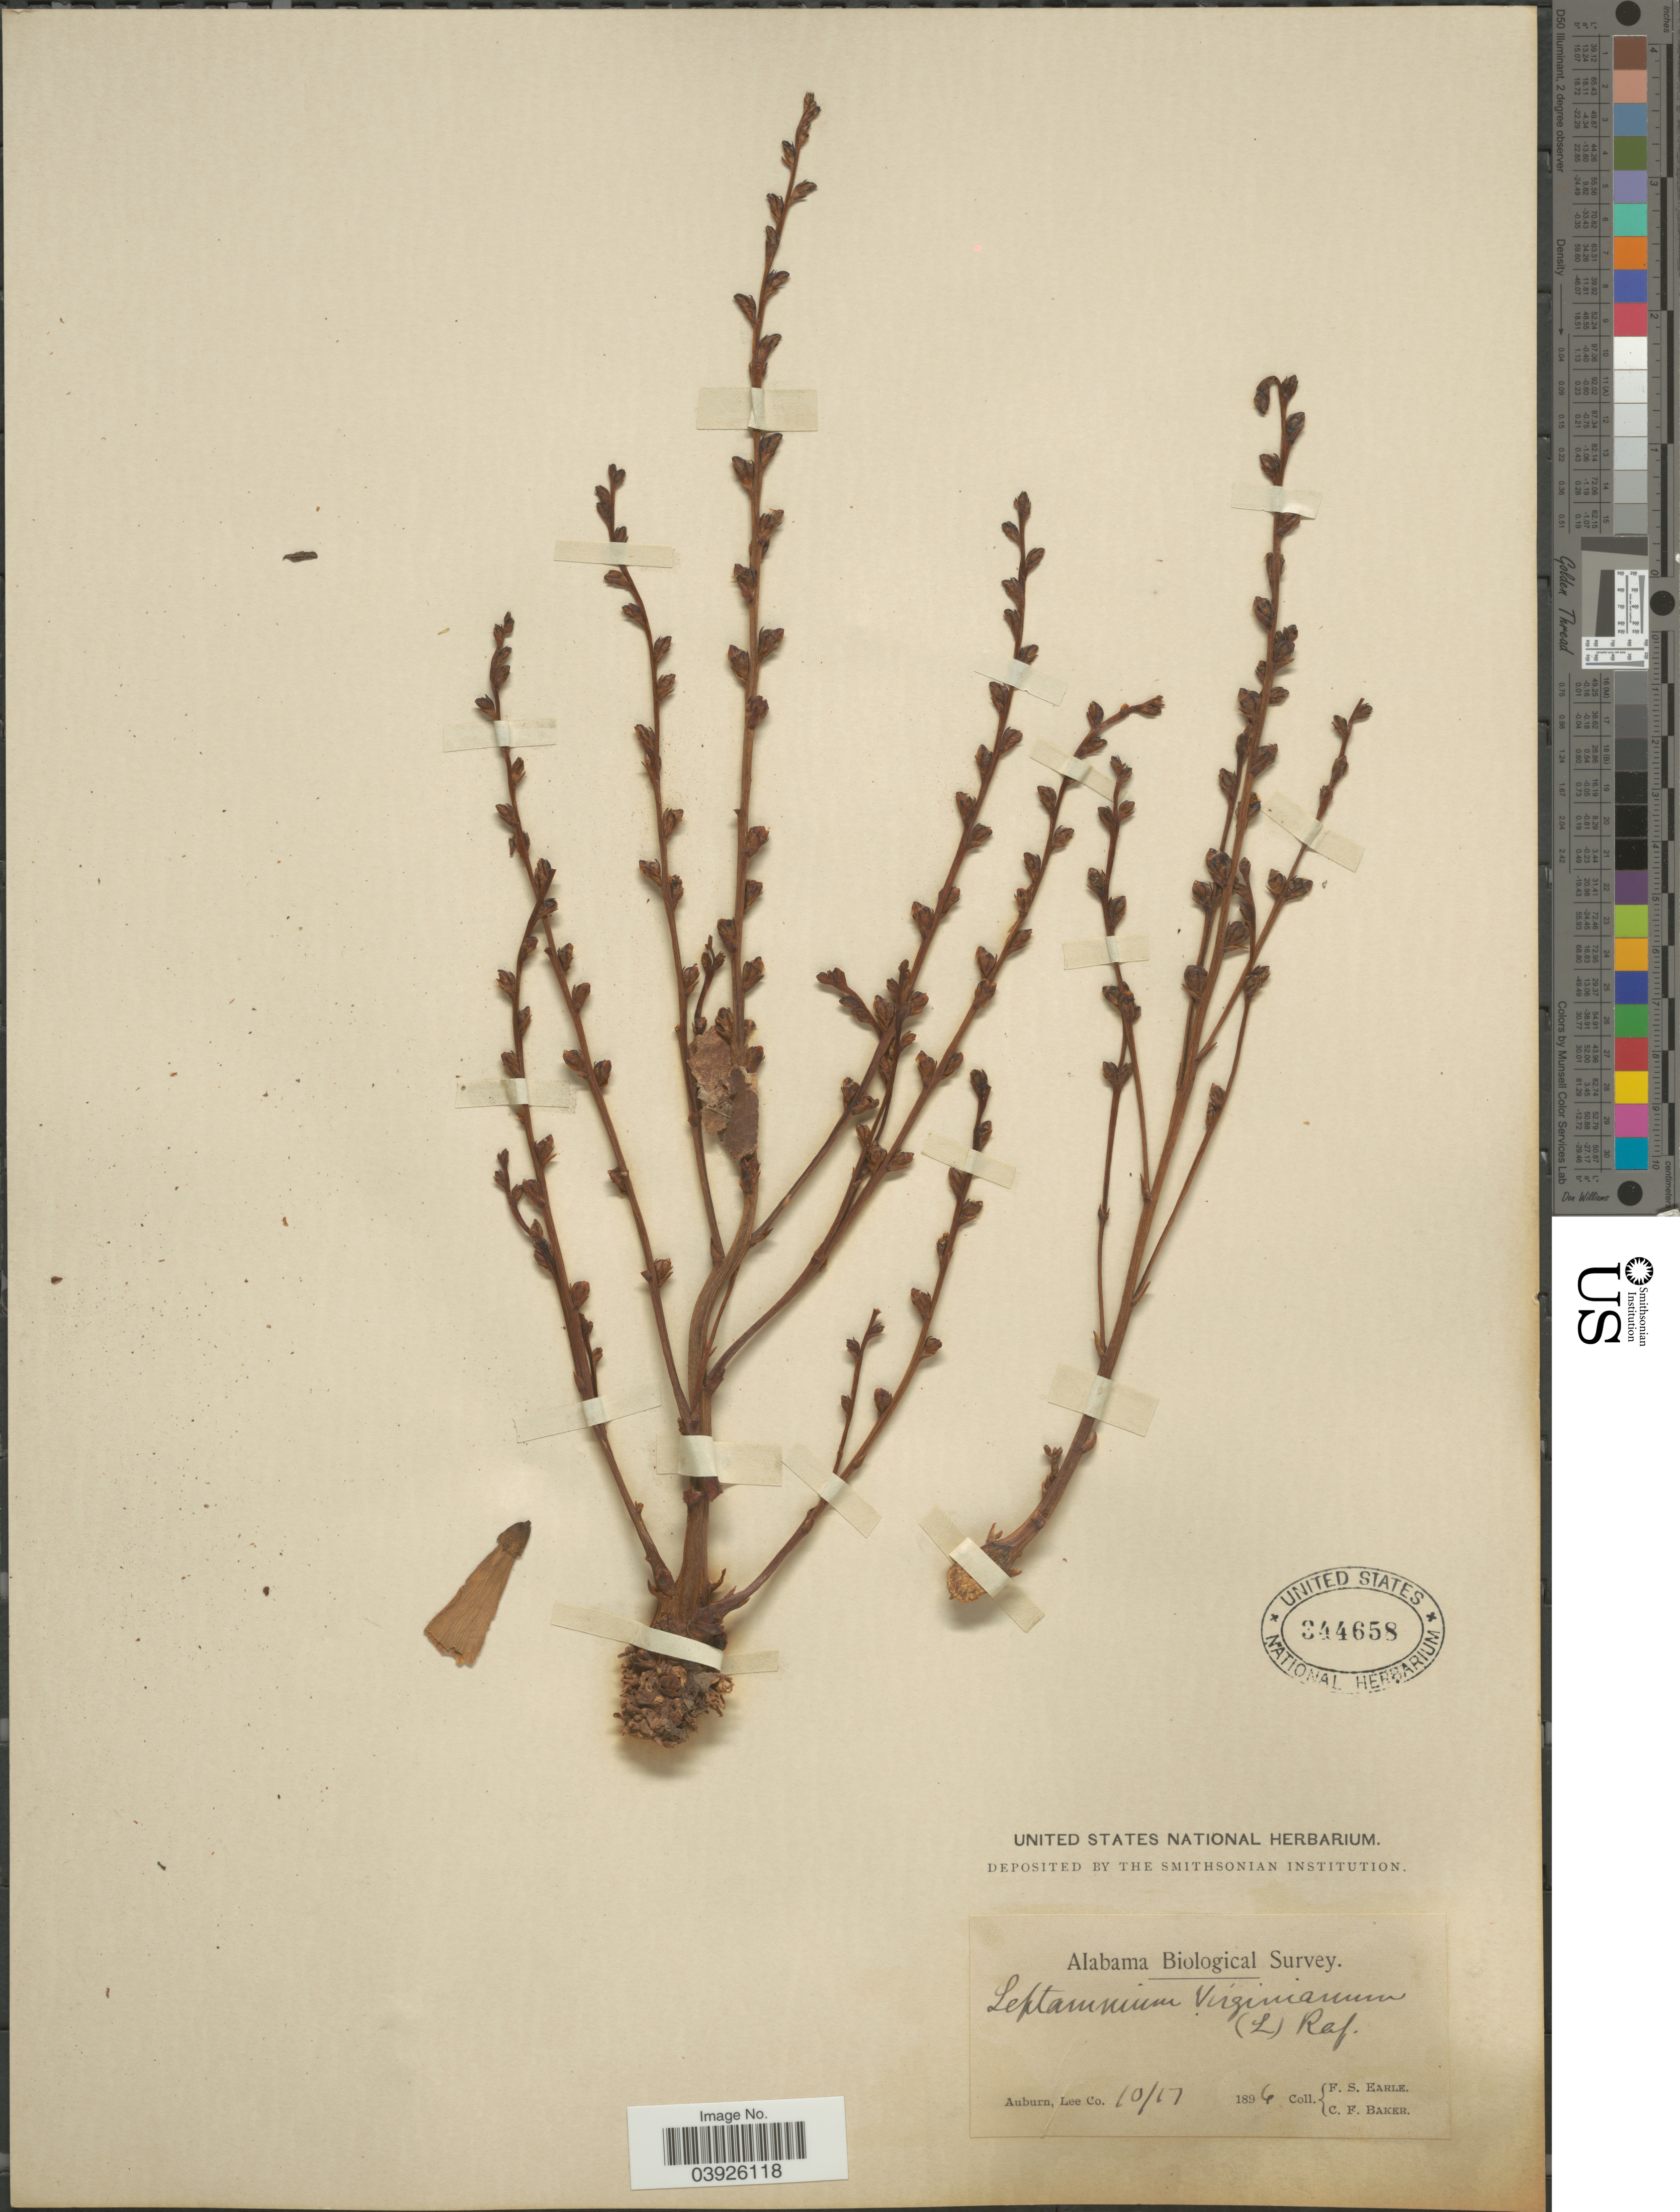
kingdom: Plantae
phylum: Tracheophyta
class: Magnoliopsida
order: Lamiales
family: Orobanchaceae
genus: Epifagus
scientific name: Epifagus virginiana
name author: (L.) W.P.C. Barton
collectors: F. S. Earle & C. F. Baker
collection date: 1896-10-17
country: United States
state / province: Alabama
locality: Auburn, Lee Co.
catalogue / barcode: US 344658